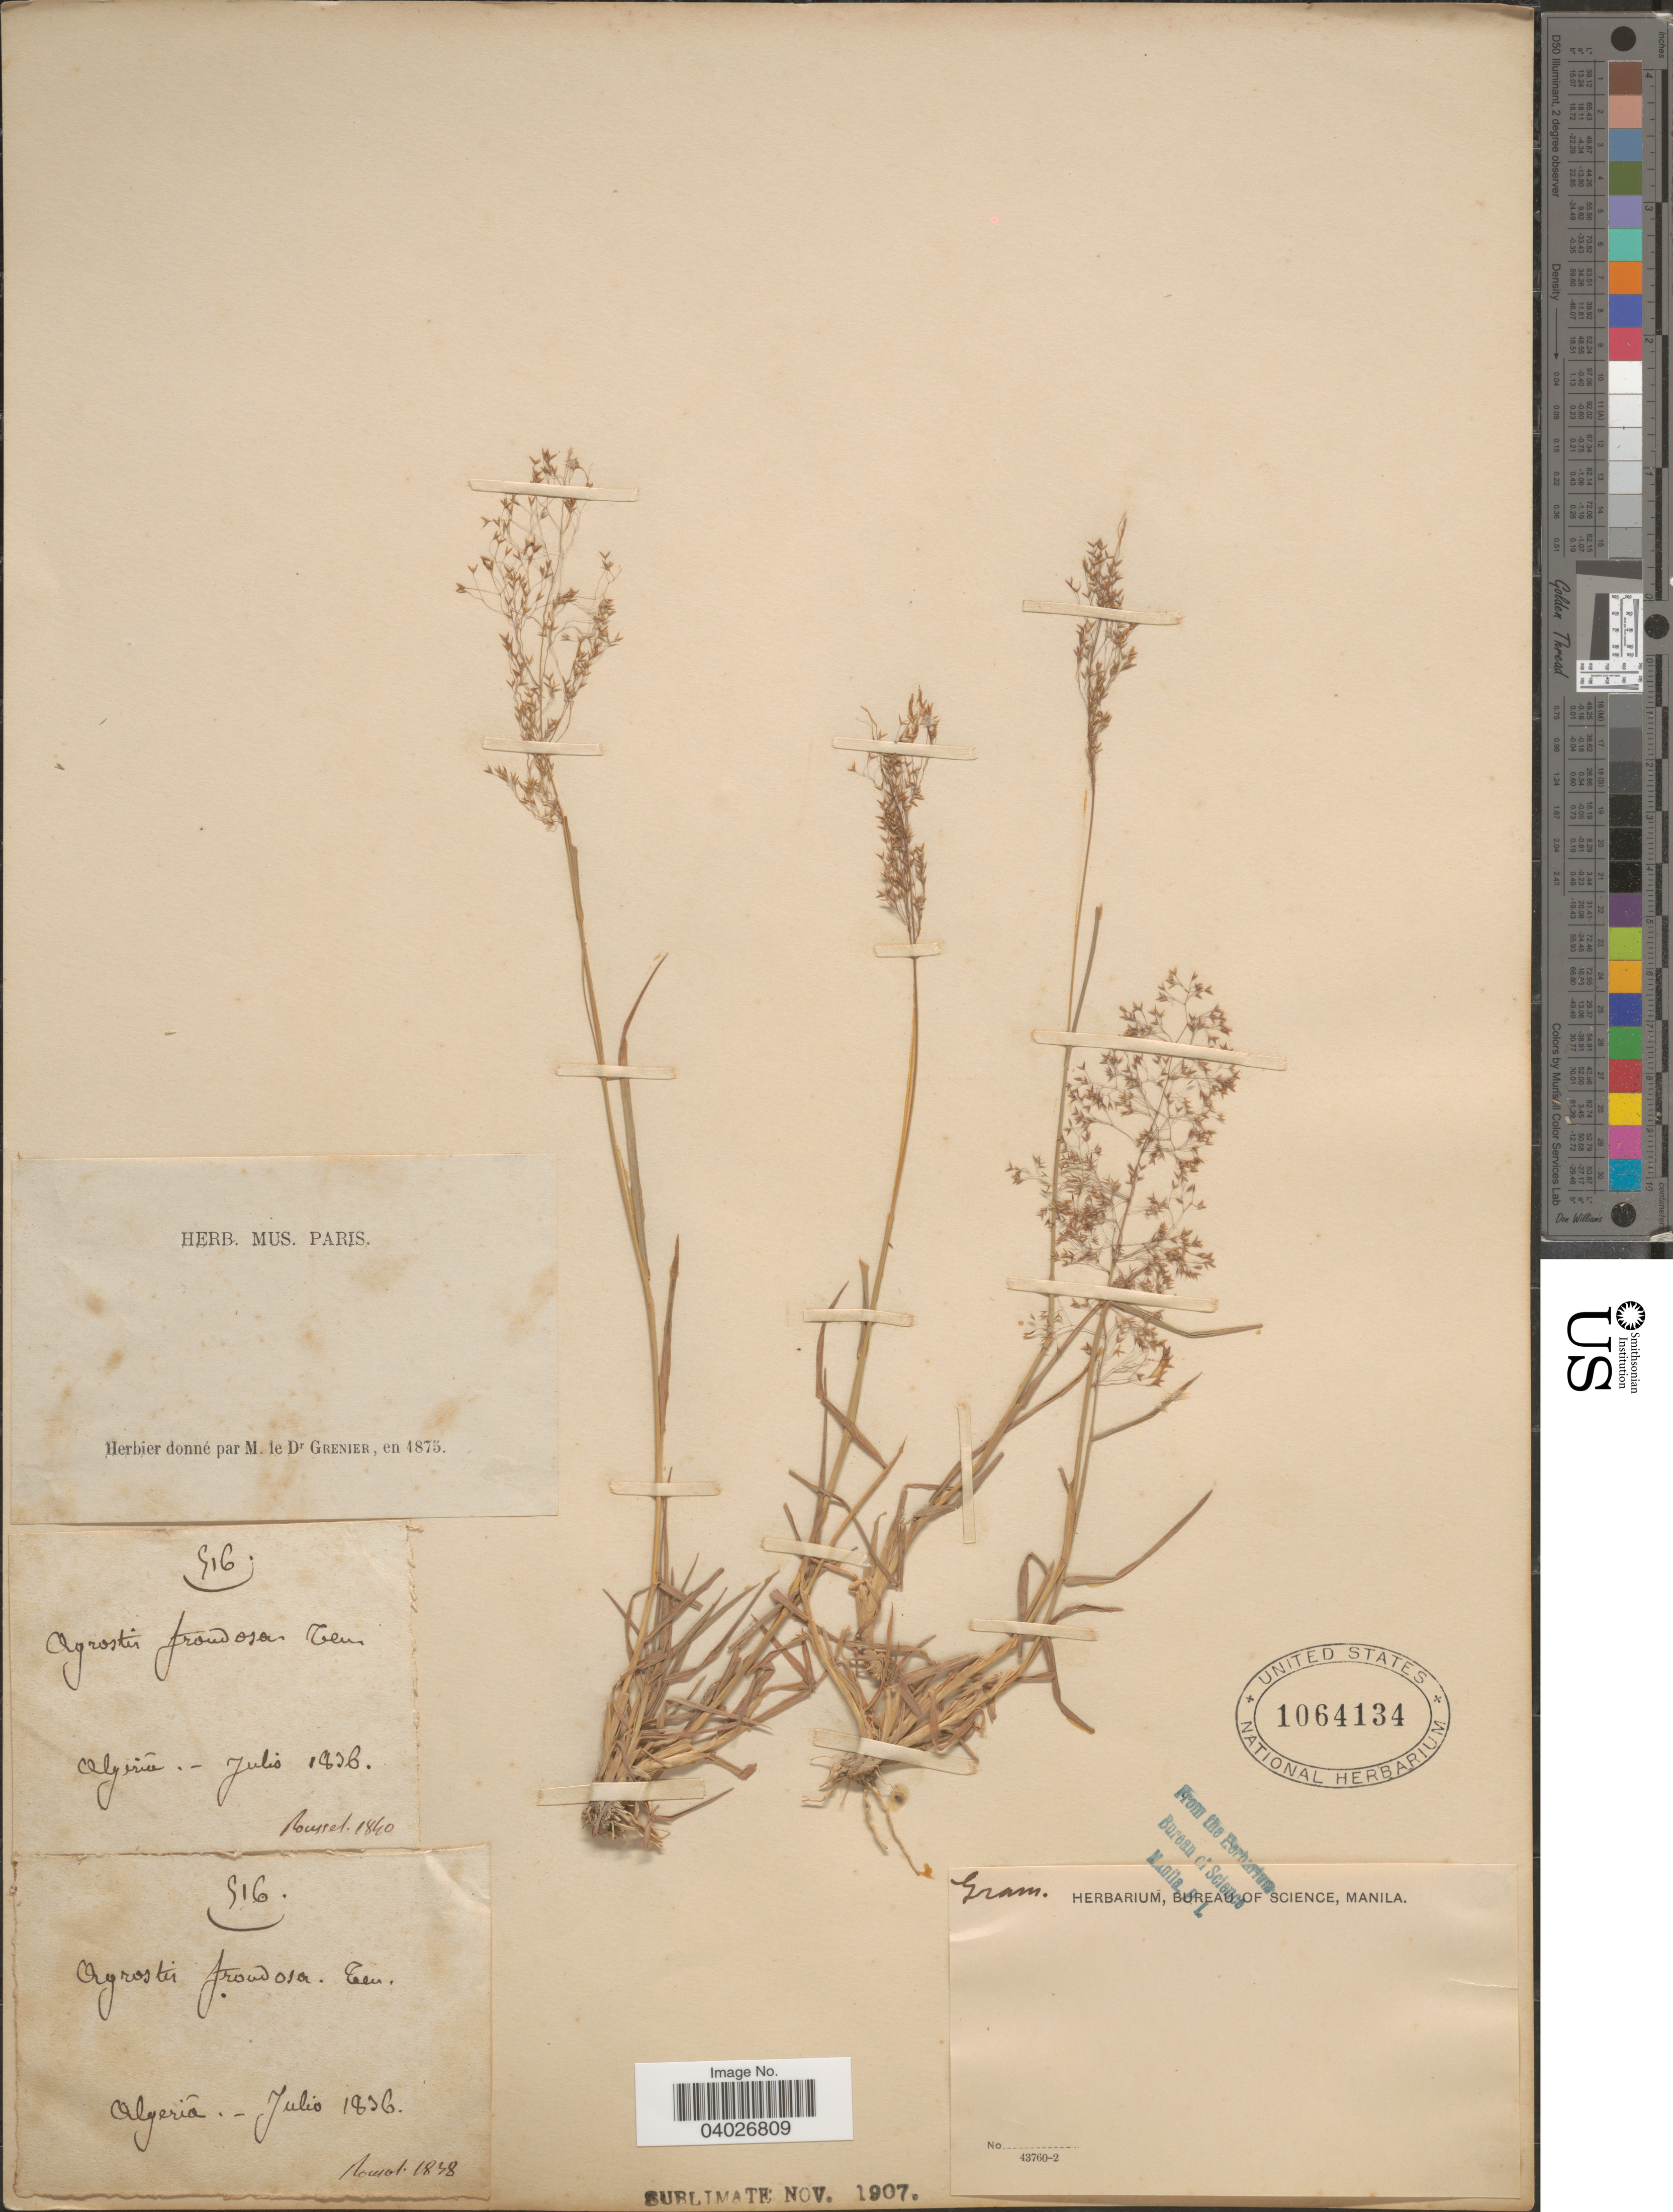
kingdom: Plantae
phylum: Tracheophyta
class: Liliopsida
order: Poales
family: Poaceae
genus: Agrostis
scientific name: Agrostis sp.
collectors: -. Roussel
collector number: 916*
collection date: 1836-07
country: Algeria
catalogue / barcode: US 1064134